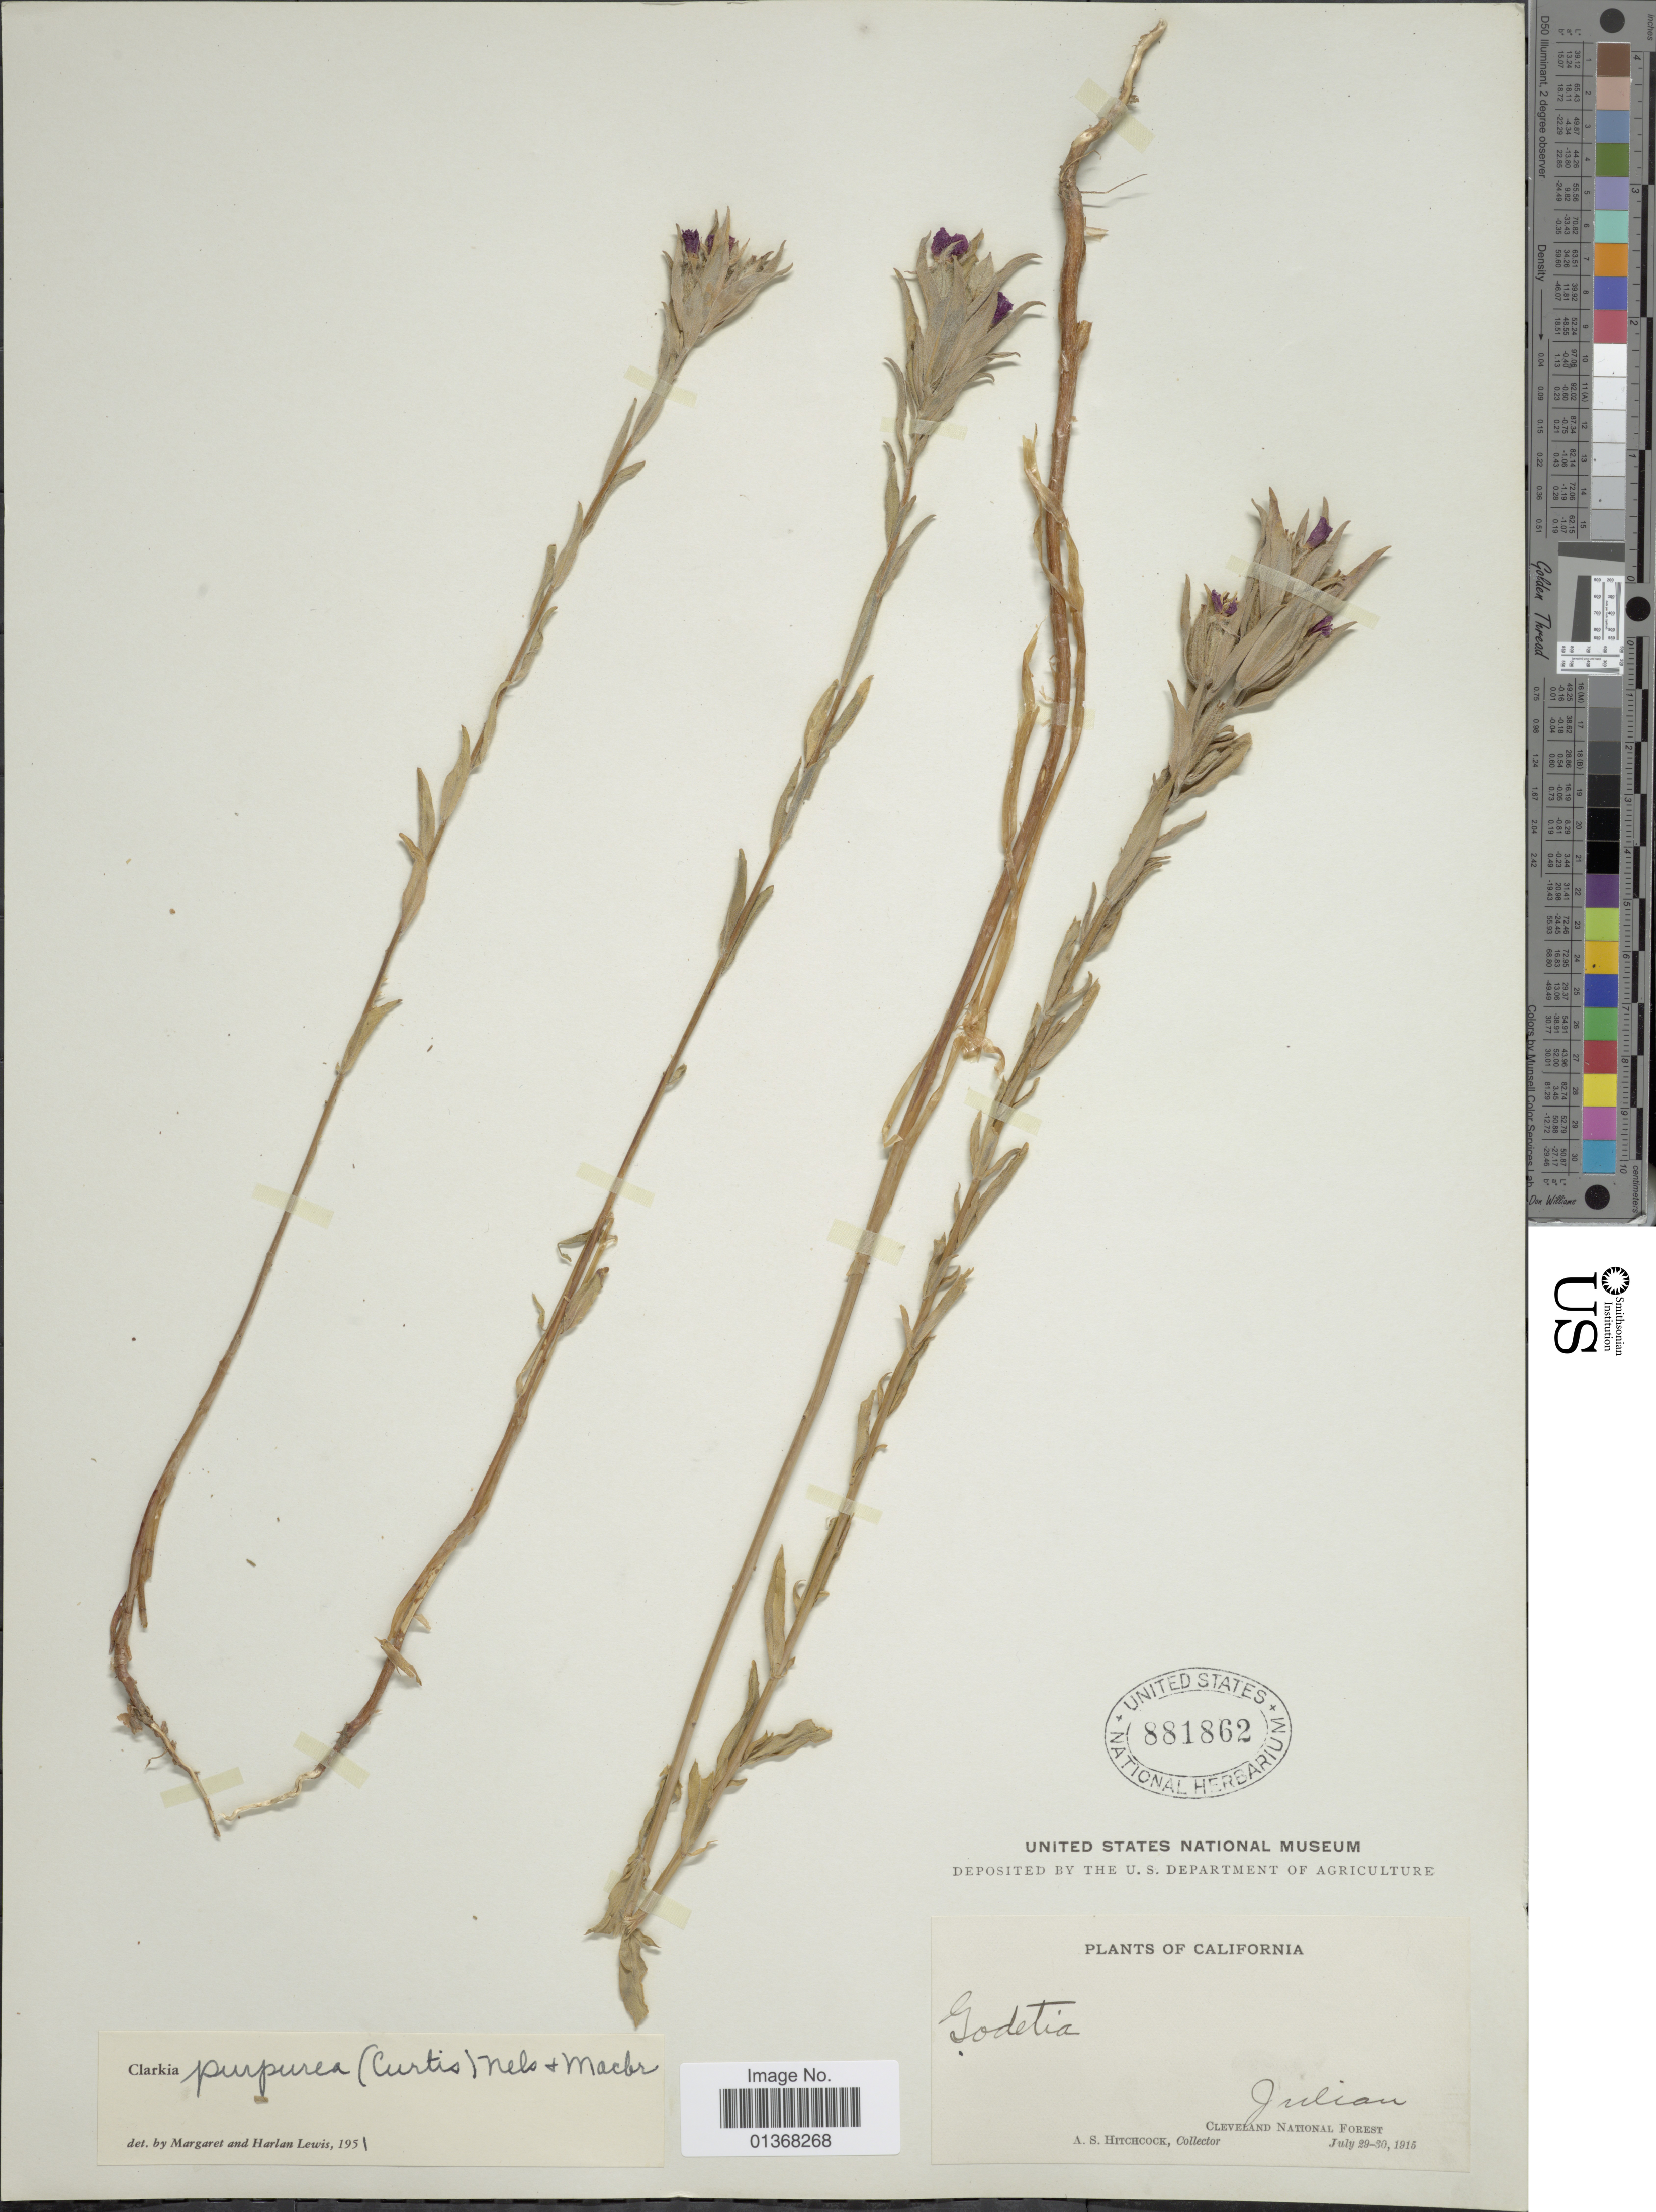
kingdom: Plantae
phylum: Tracheophyta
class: Magnoliopsida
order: Myrtales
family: Onagraceae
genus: Clarkia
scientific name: Clarkia purpurea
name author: (Curtis) A. Nelson & J.F. Macbr.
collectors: A. S. Hitchcock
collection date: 1915-07-29/1915-07-30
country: United States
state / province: California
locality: Julian, Cleveland National Forest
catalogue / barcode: US 881862